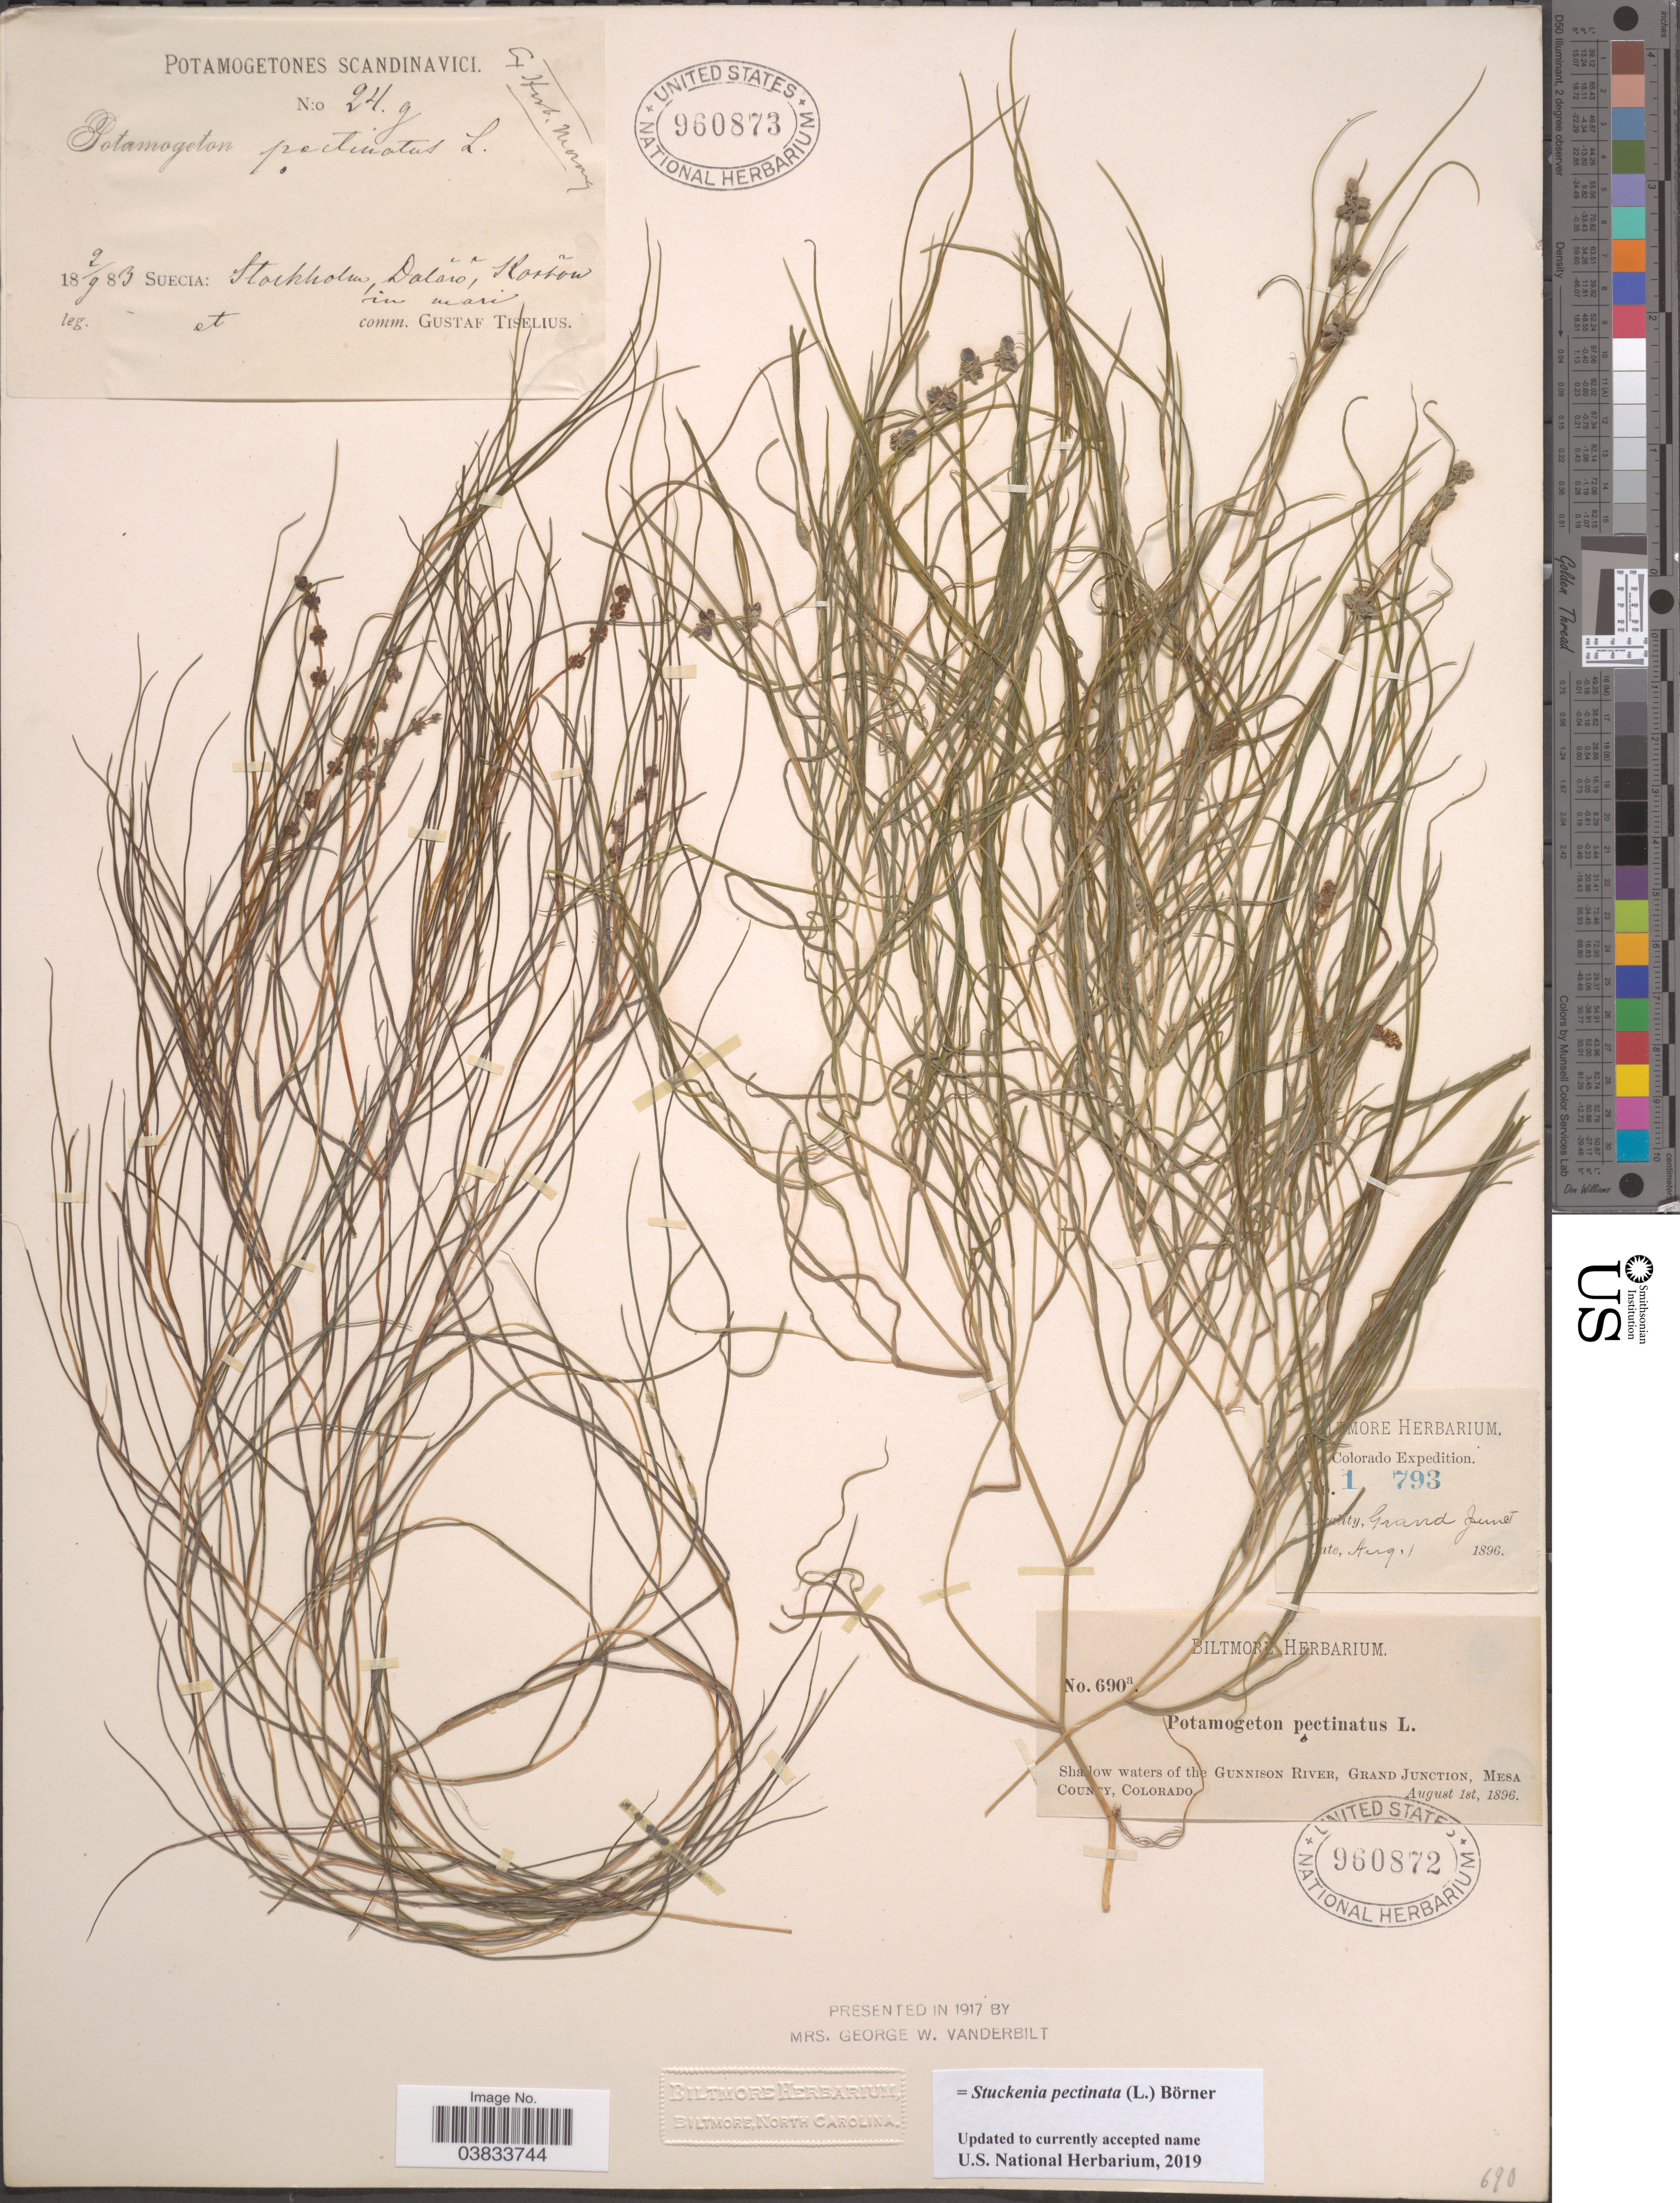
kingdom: Plantae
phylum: Tracheophyta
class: Liliopsida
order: Alismatales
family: Potamogetonaceae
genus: Stuckenia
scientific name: Stuckenia pectinata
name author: (L.) Börner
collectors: ex herb. Biltmore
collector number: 690a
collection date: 1896-08-01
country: United States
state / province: Colorado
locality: Gunnison River, Grand Junction, Mesa County.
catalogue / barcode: US 960872-2